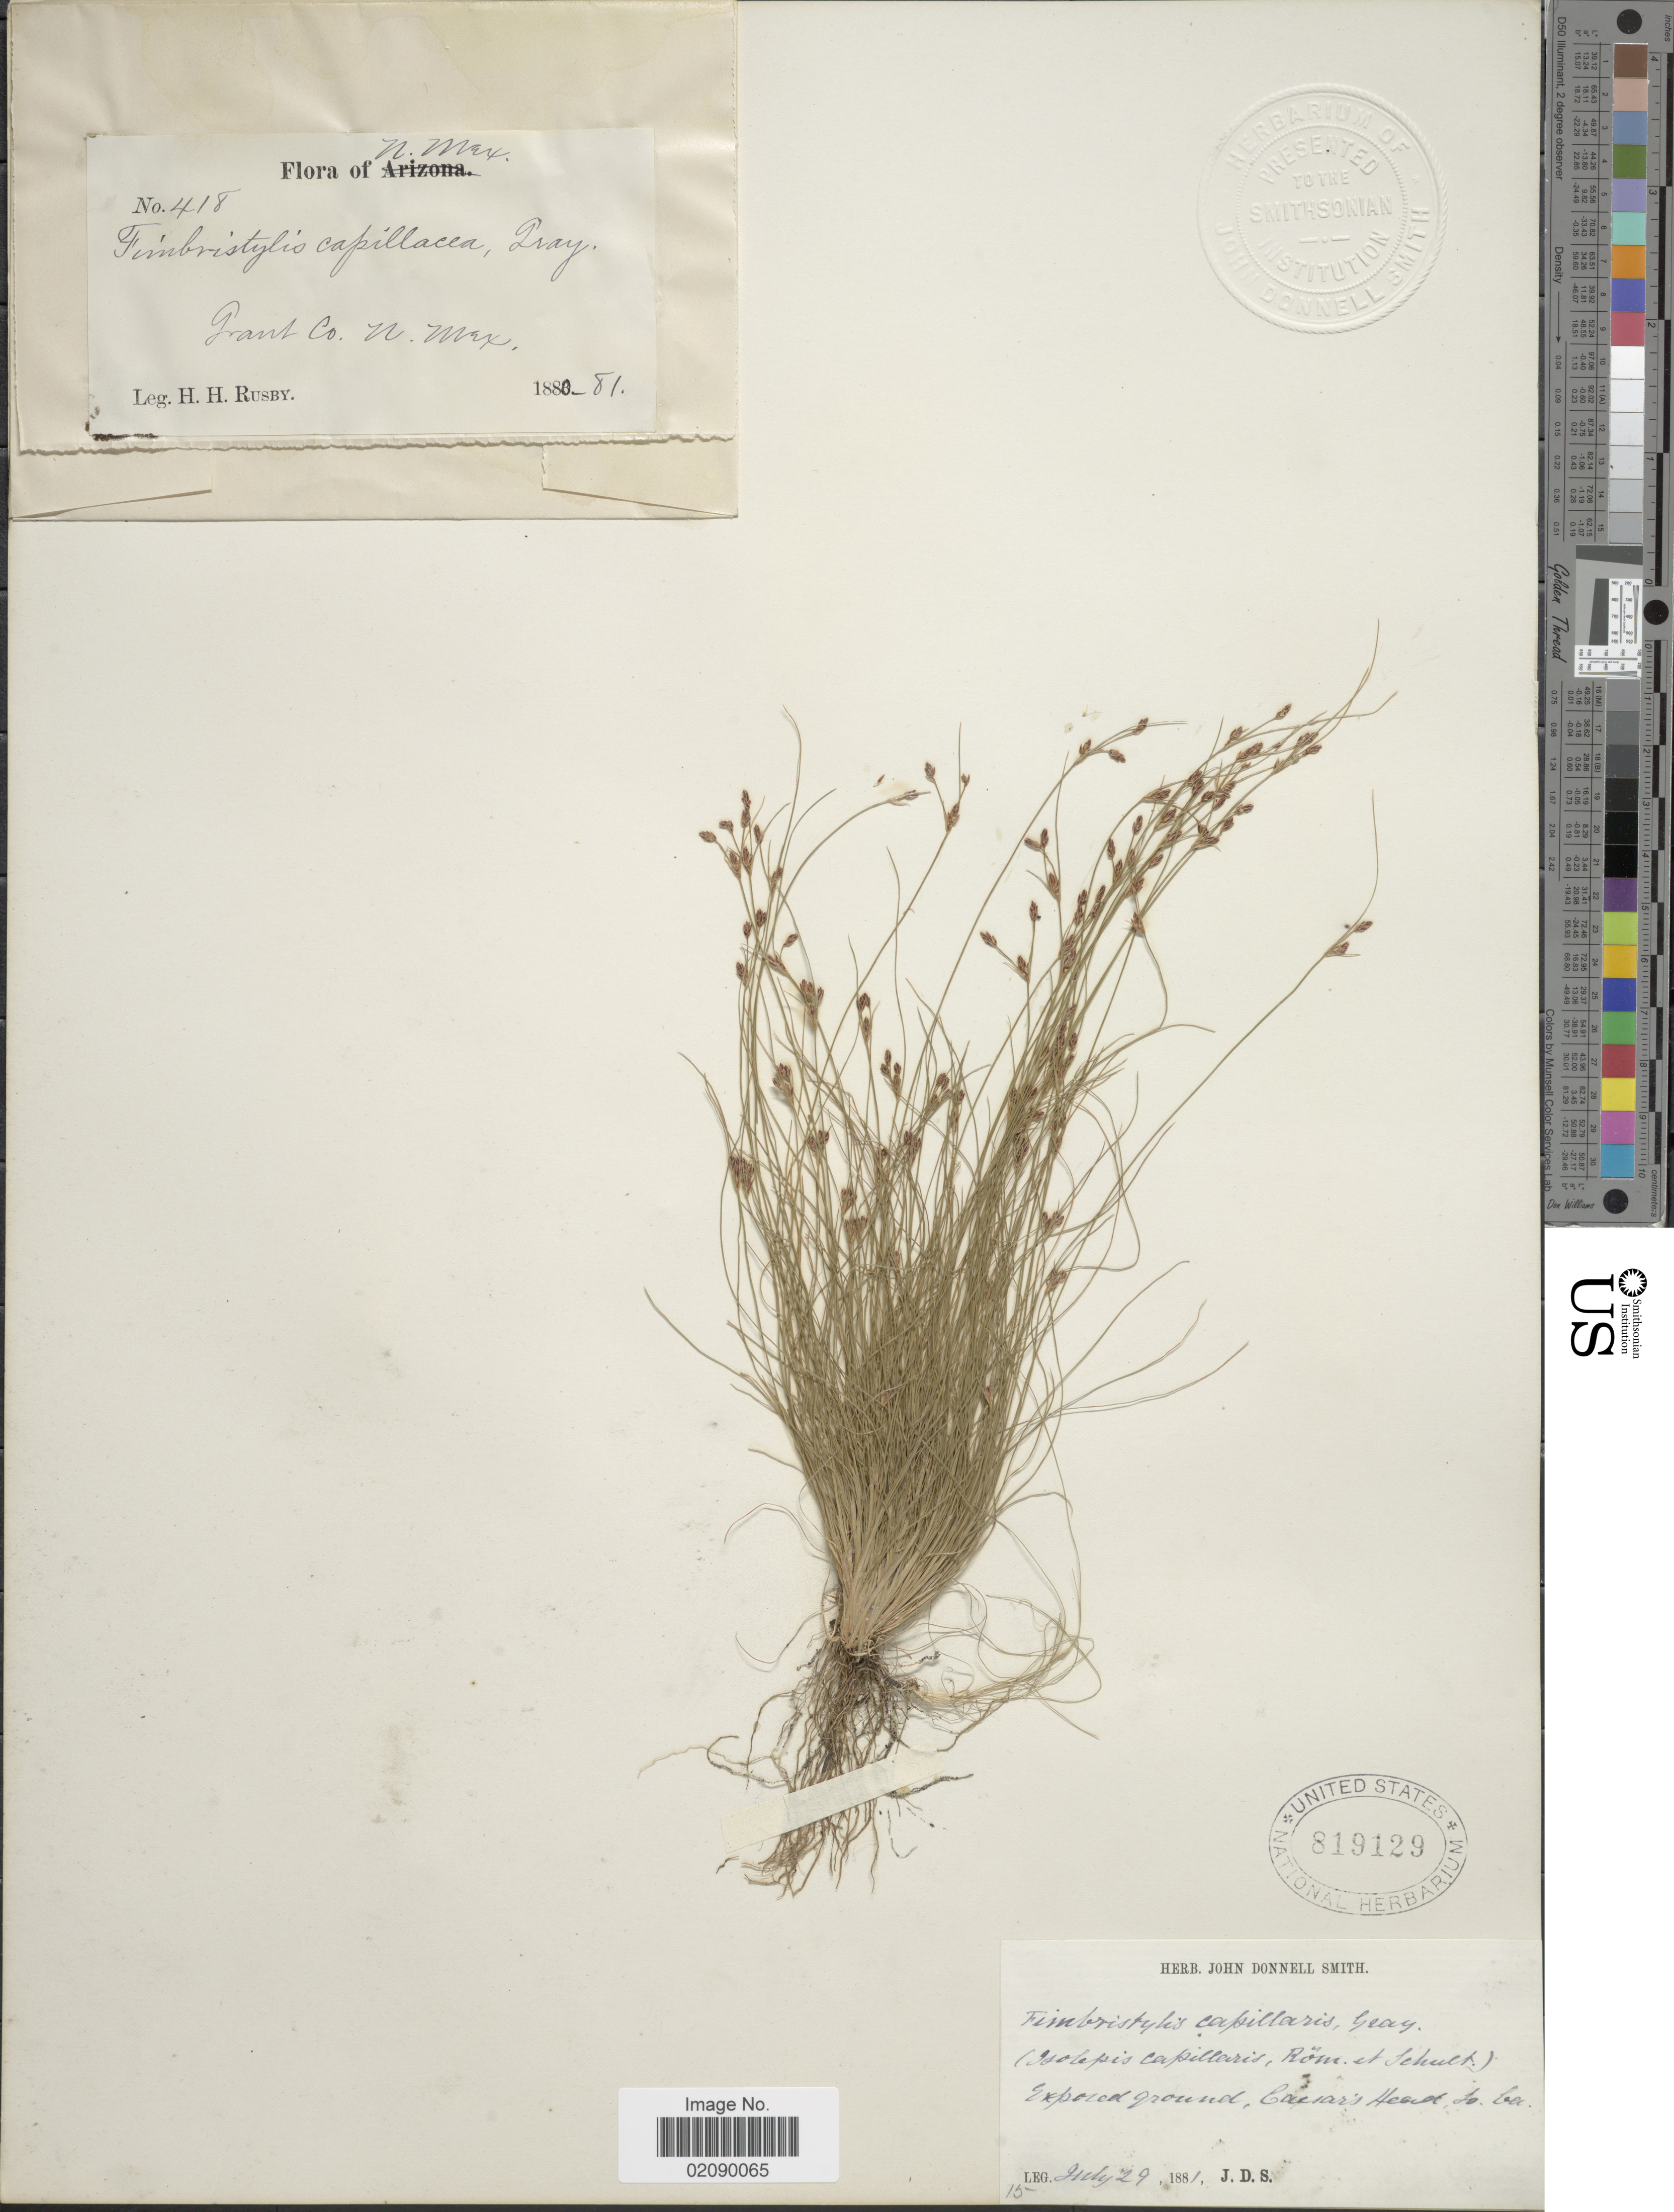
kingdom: Plantae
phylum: Tracheophyta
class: Liliopsida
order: Poales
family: Cyperaceae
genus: Bulbostylis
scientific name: Bulbostylis capillaris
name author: (L.) Kunth ex C.B. Clarke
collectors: J. Donnell Smith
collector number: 15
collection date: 1881-07-29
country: United States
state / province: South Carolina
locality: Exposed ground, Caesers Head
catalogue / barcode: US 819129